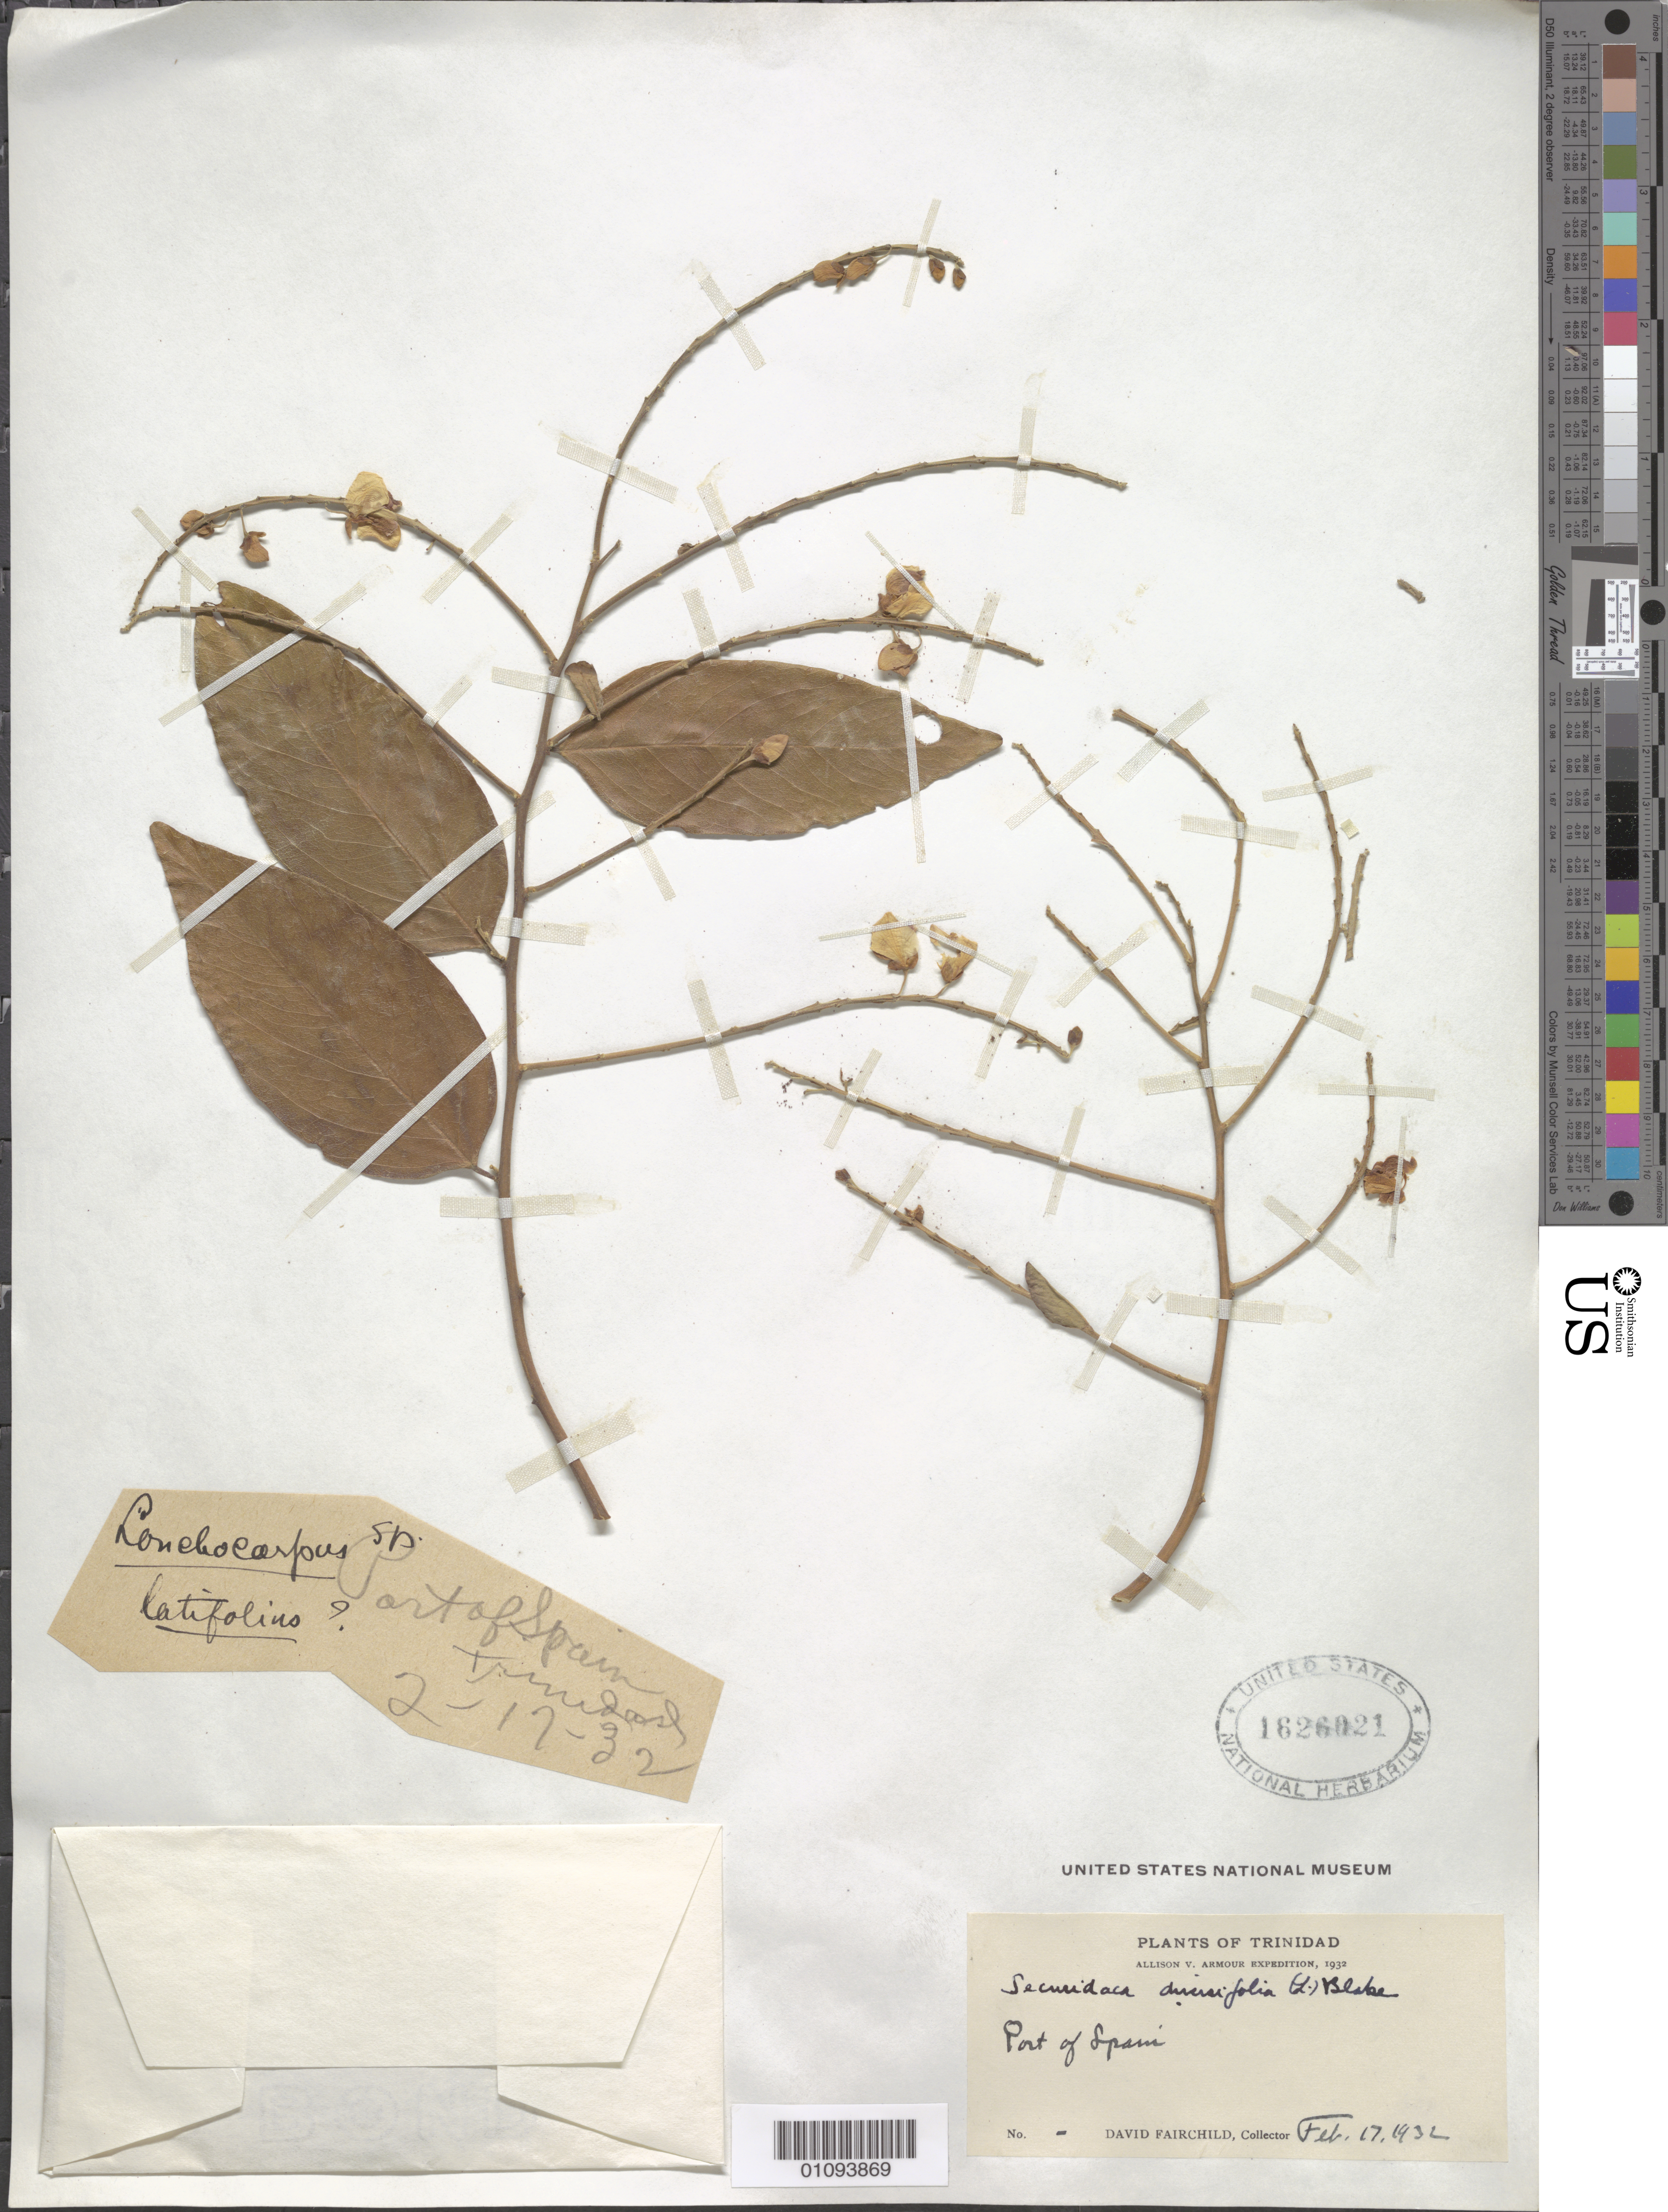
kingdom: Plantae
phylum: Tracheophyta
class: Magnoliopsida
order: Fabales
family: Polygalaceae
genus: Securidaca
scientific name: Securidaca diversifolia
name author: (L.) S.F. Blake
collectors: D. Fairchild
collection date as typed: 17 Feb 1932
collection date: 1932-02-17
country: Trinidad and Tobago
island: Trinidad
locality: Part of Spain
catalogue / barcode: US 1626021